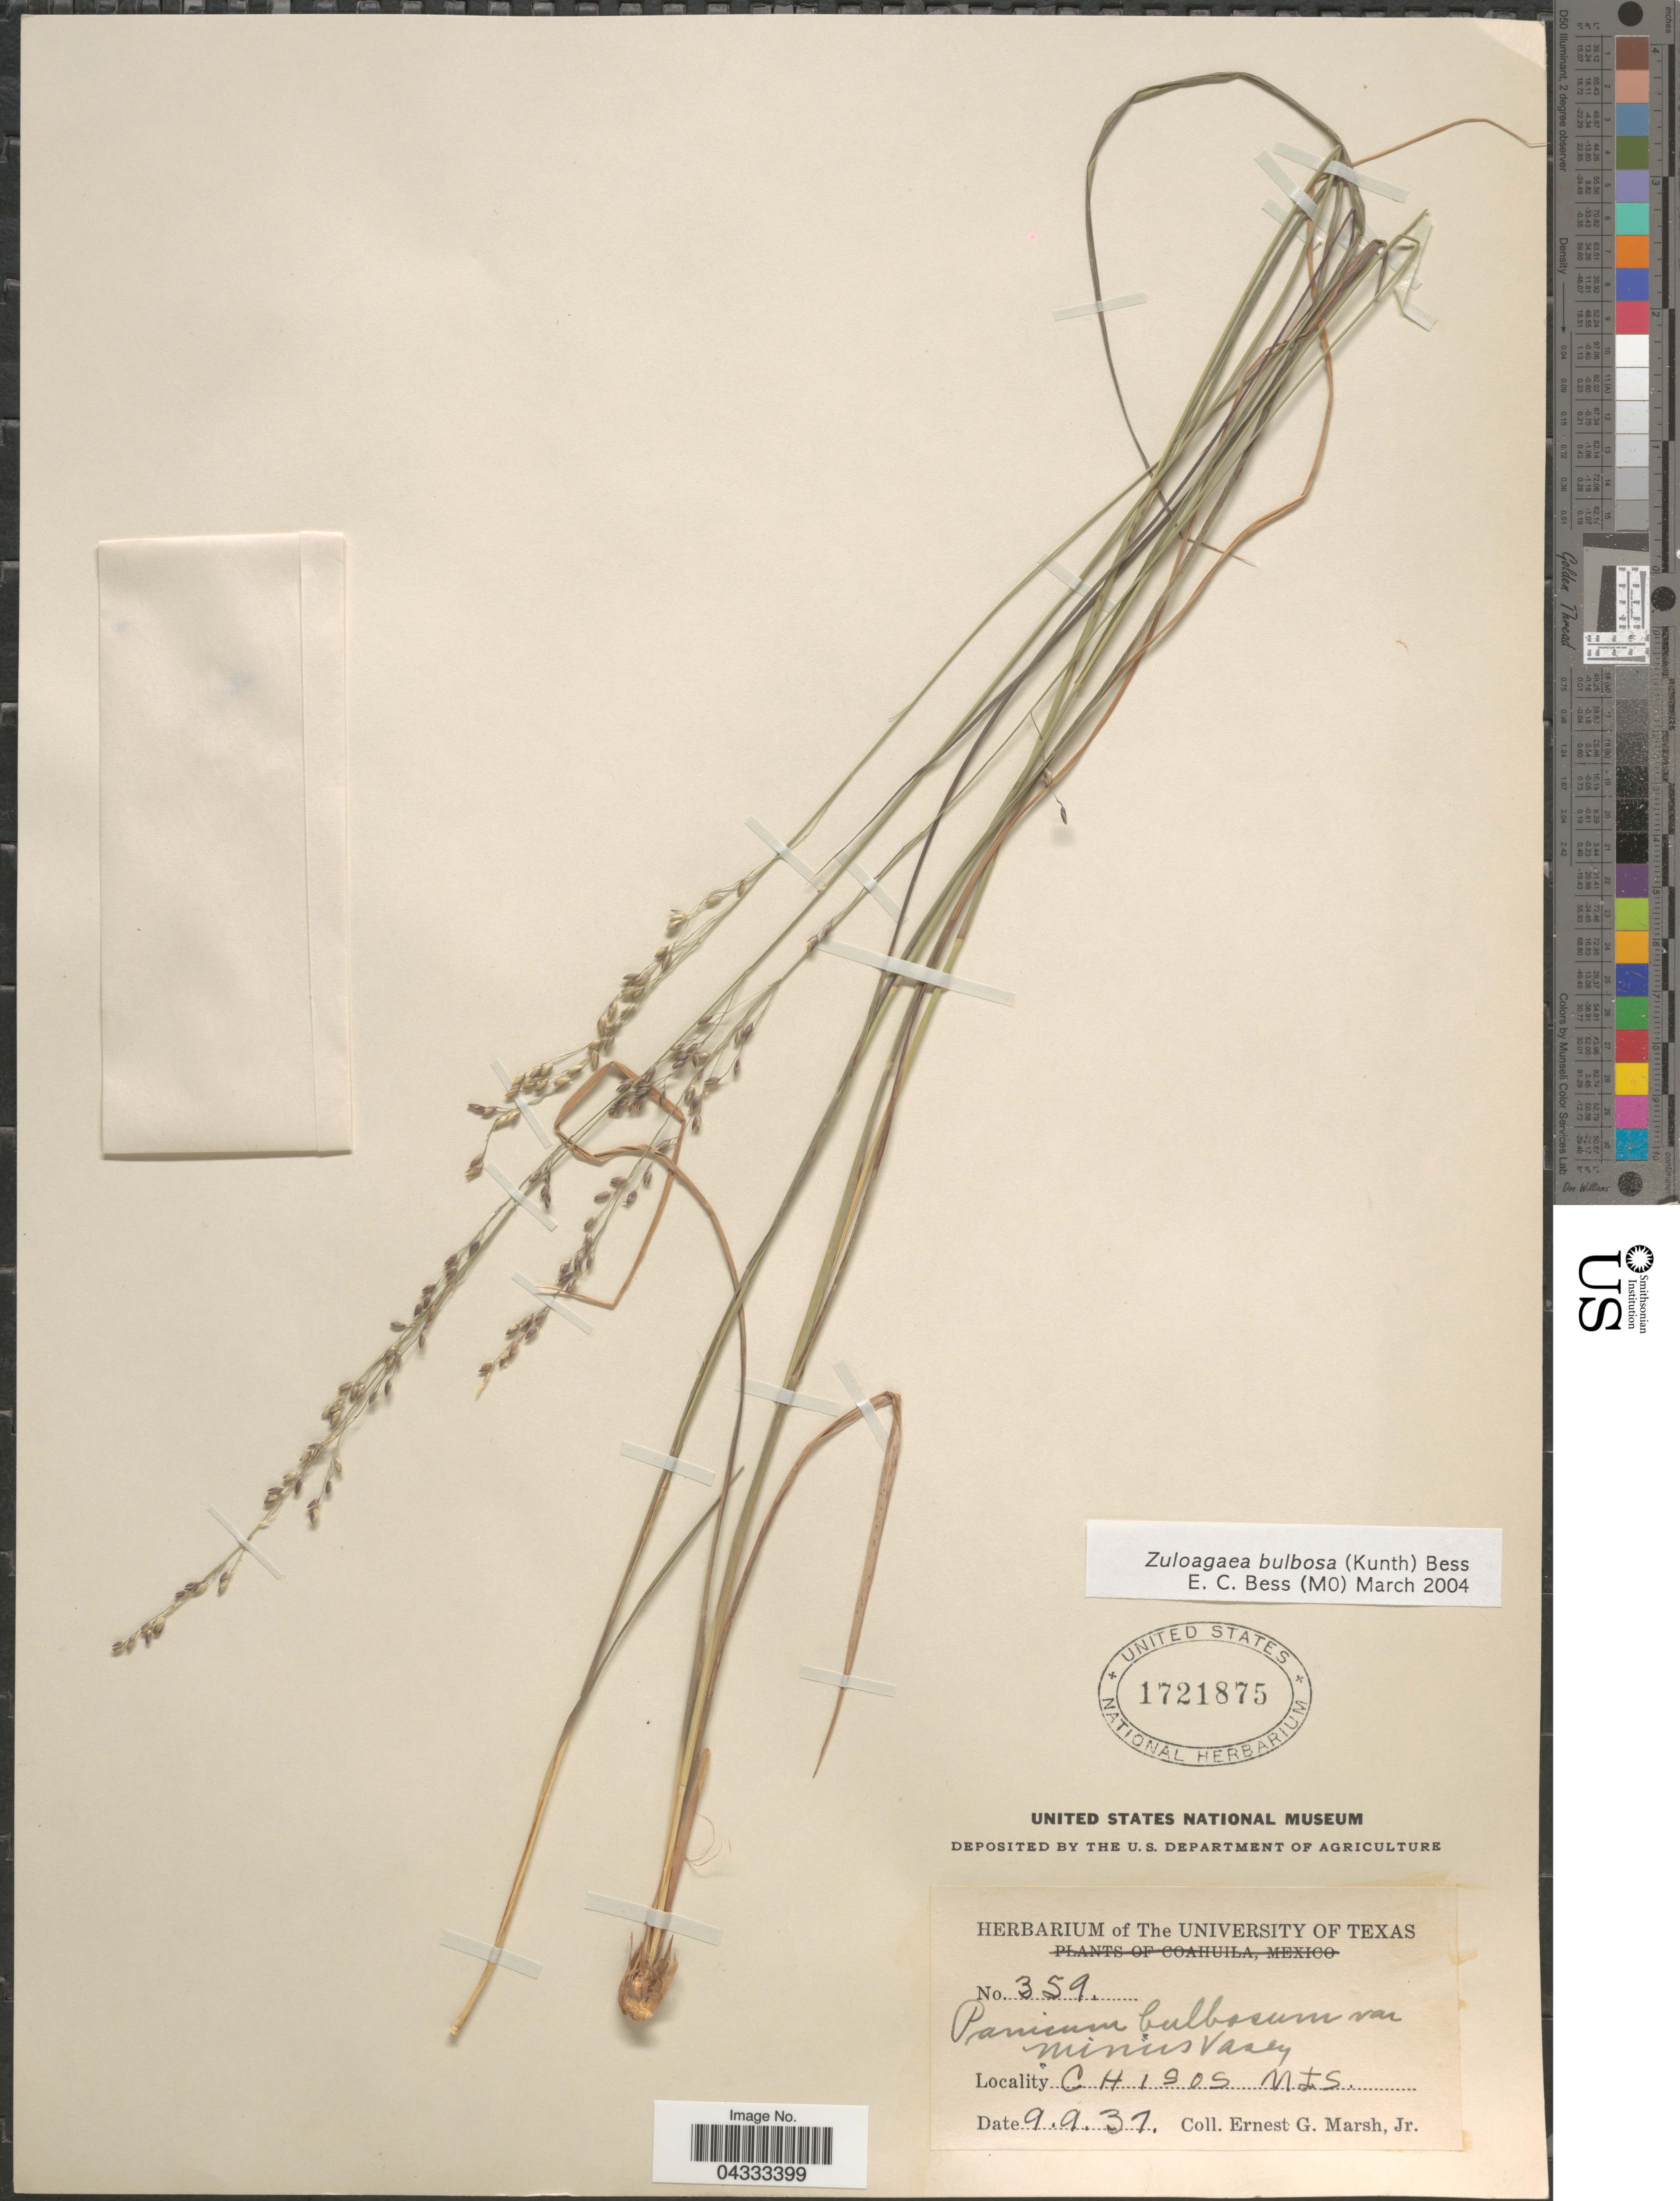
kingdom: Plantae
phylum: Tracheophyta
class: Liliopsida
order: Poales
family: Poaceae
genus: Zuloagaea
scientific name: Zuloagaea bulbosa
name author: (Kunth) E. Bess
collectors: E. G. Marsh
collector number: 359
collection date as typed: Transcribed d/m/y: 9/9/31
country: United States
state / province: Texas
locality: Chisos Mts.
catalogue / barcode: US 1721875